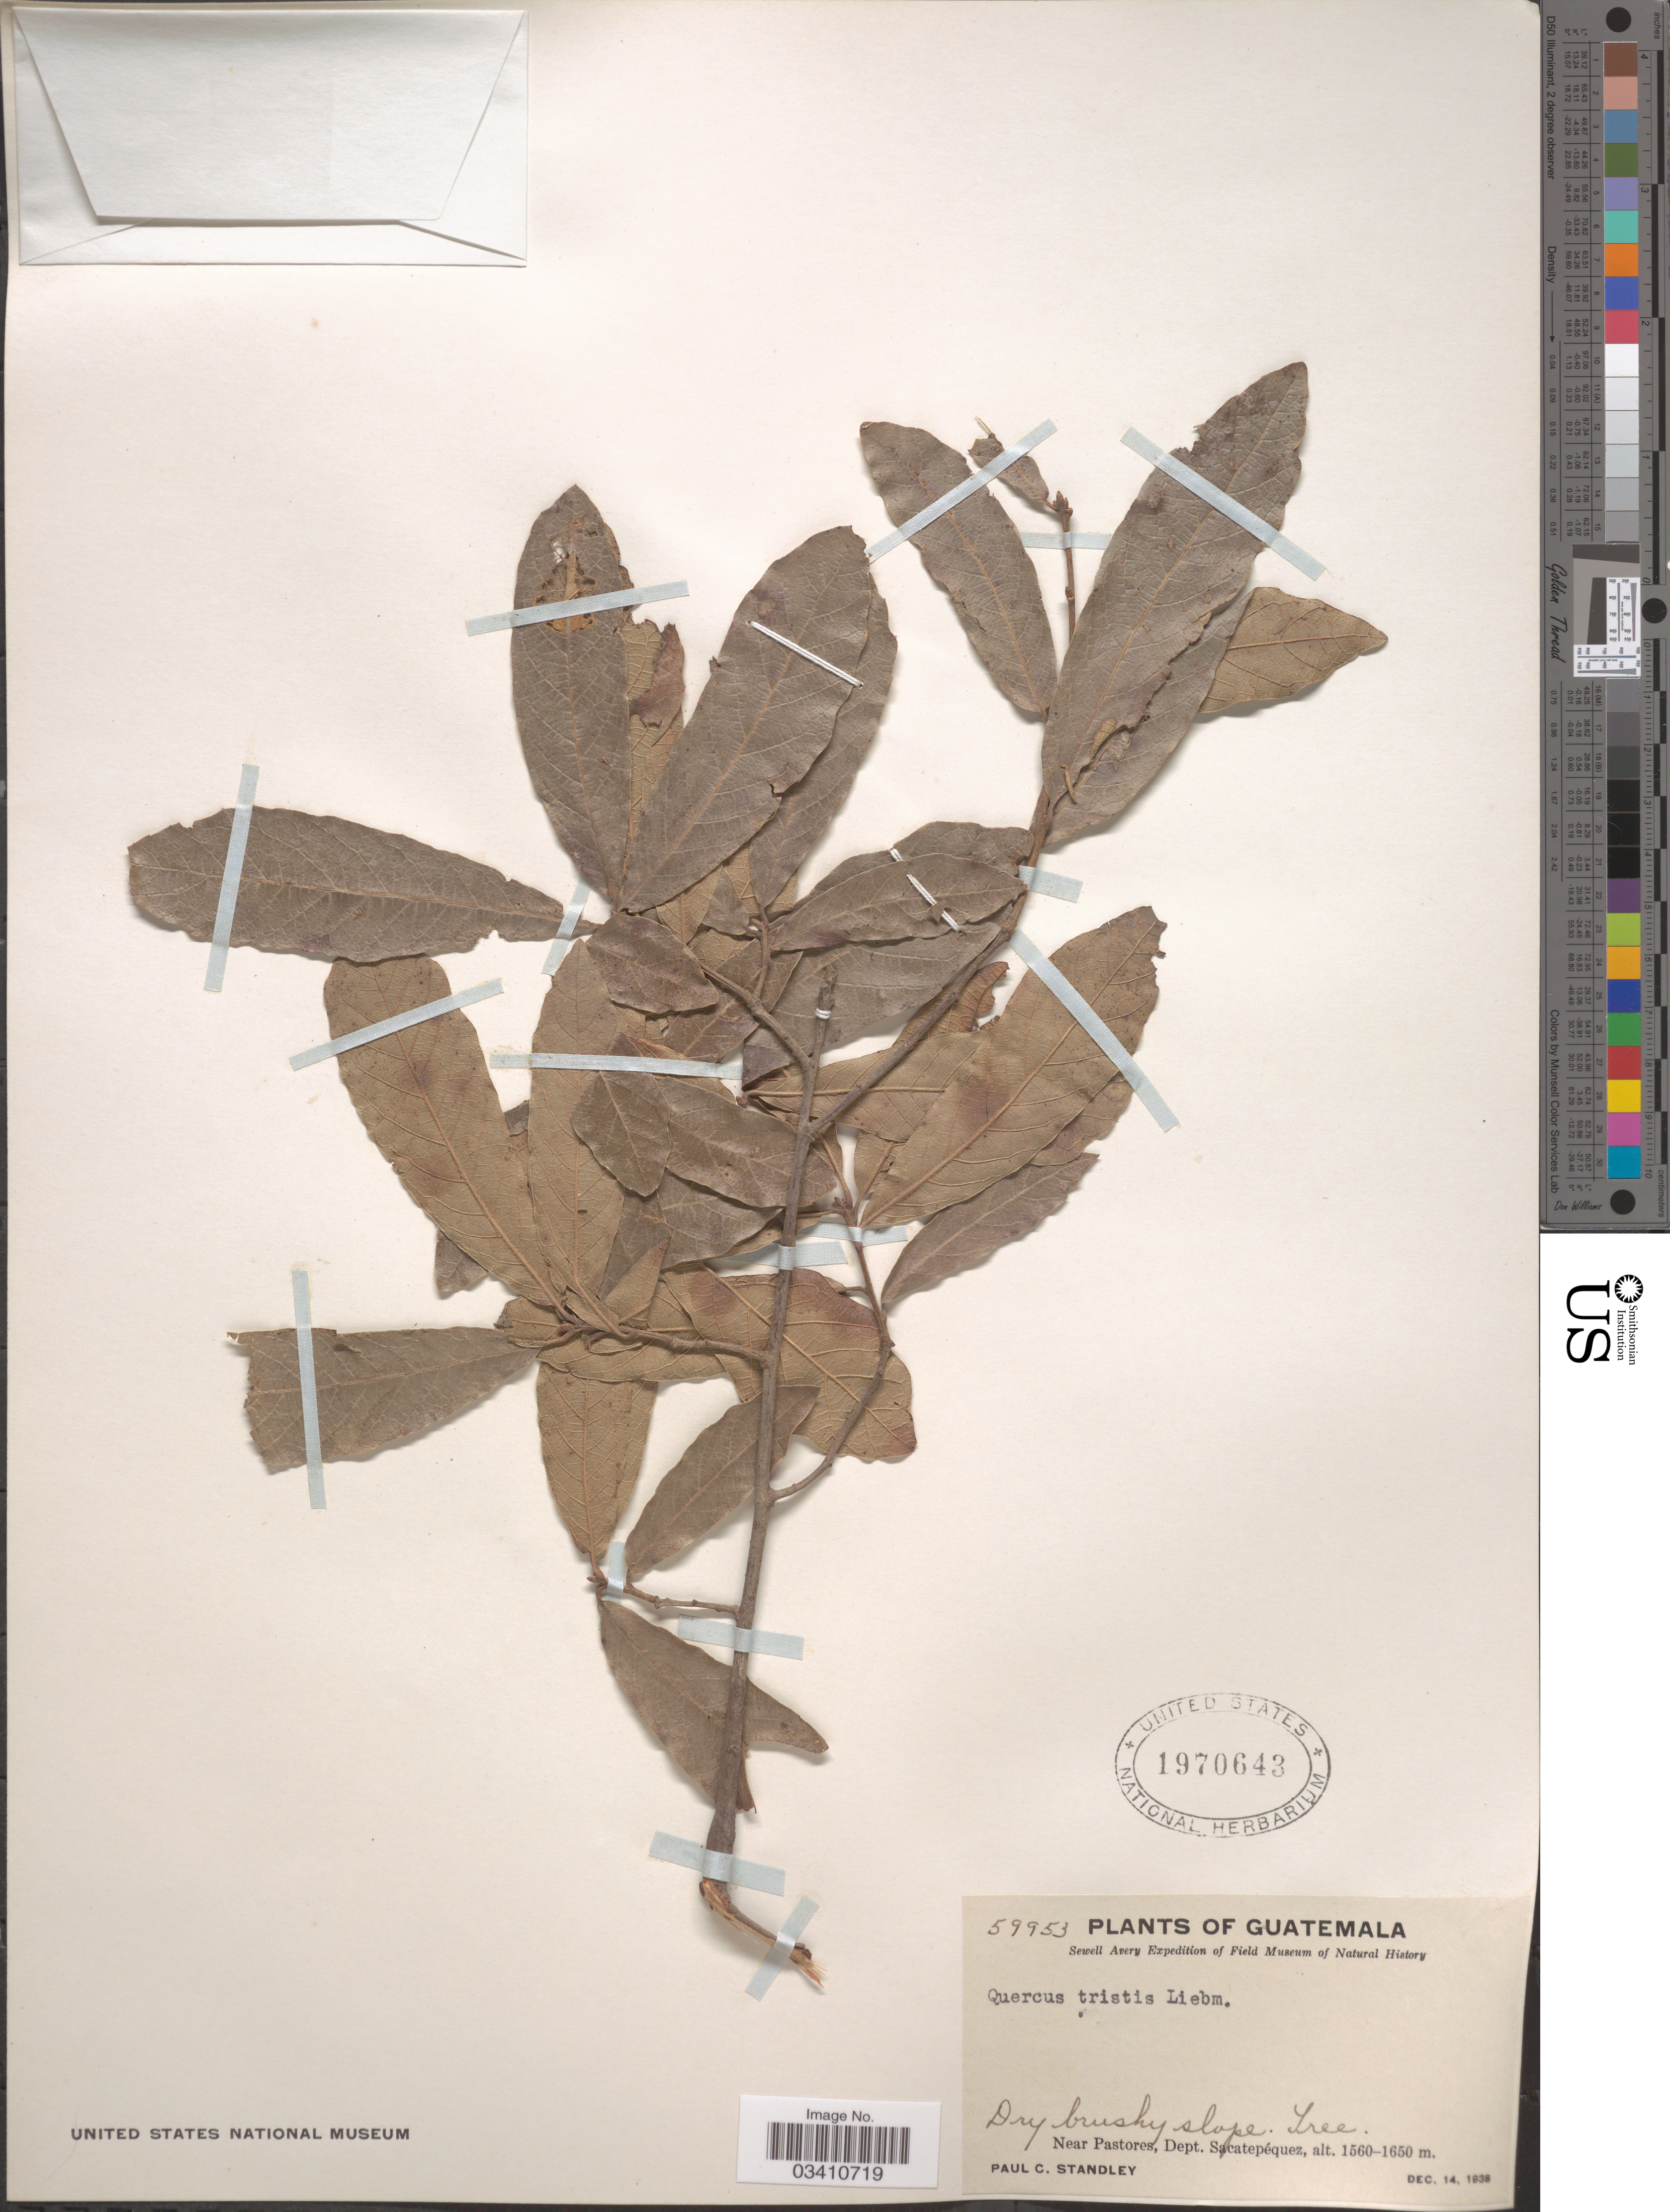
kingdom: Plantae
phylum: Tracheophyta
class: Magnoliopsida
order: Fagales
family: Fagaceae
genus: Quercus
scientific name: Quercus tristis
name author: Liebm.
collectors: P. C. Standley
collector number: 59953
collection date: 1938-12-14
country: Guatemala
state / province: Sacatepéquez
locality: Near Pastores, Dept. Sacatepéquez.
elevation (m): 1560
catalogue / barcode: US 1970643